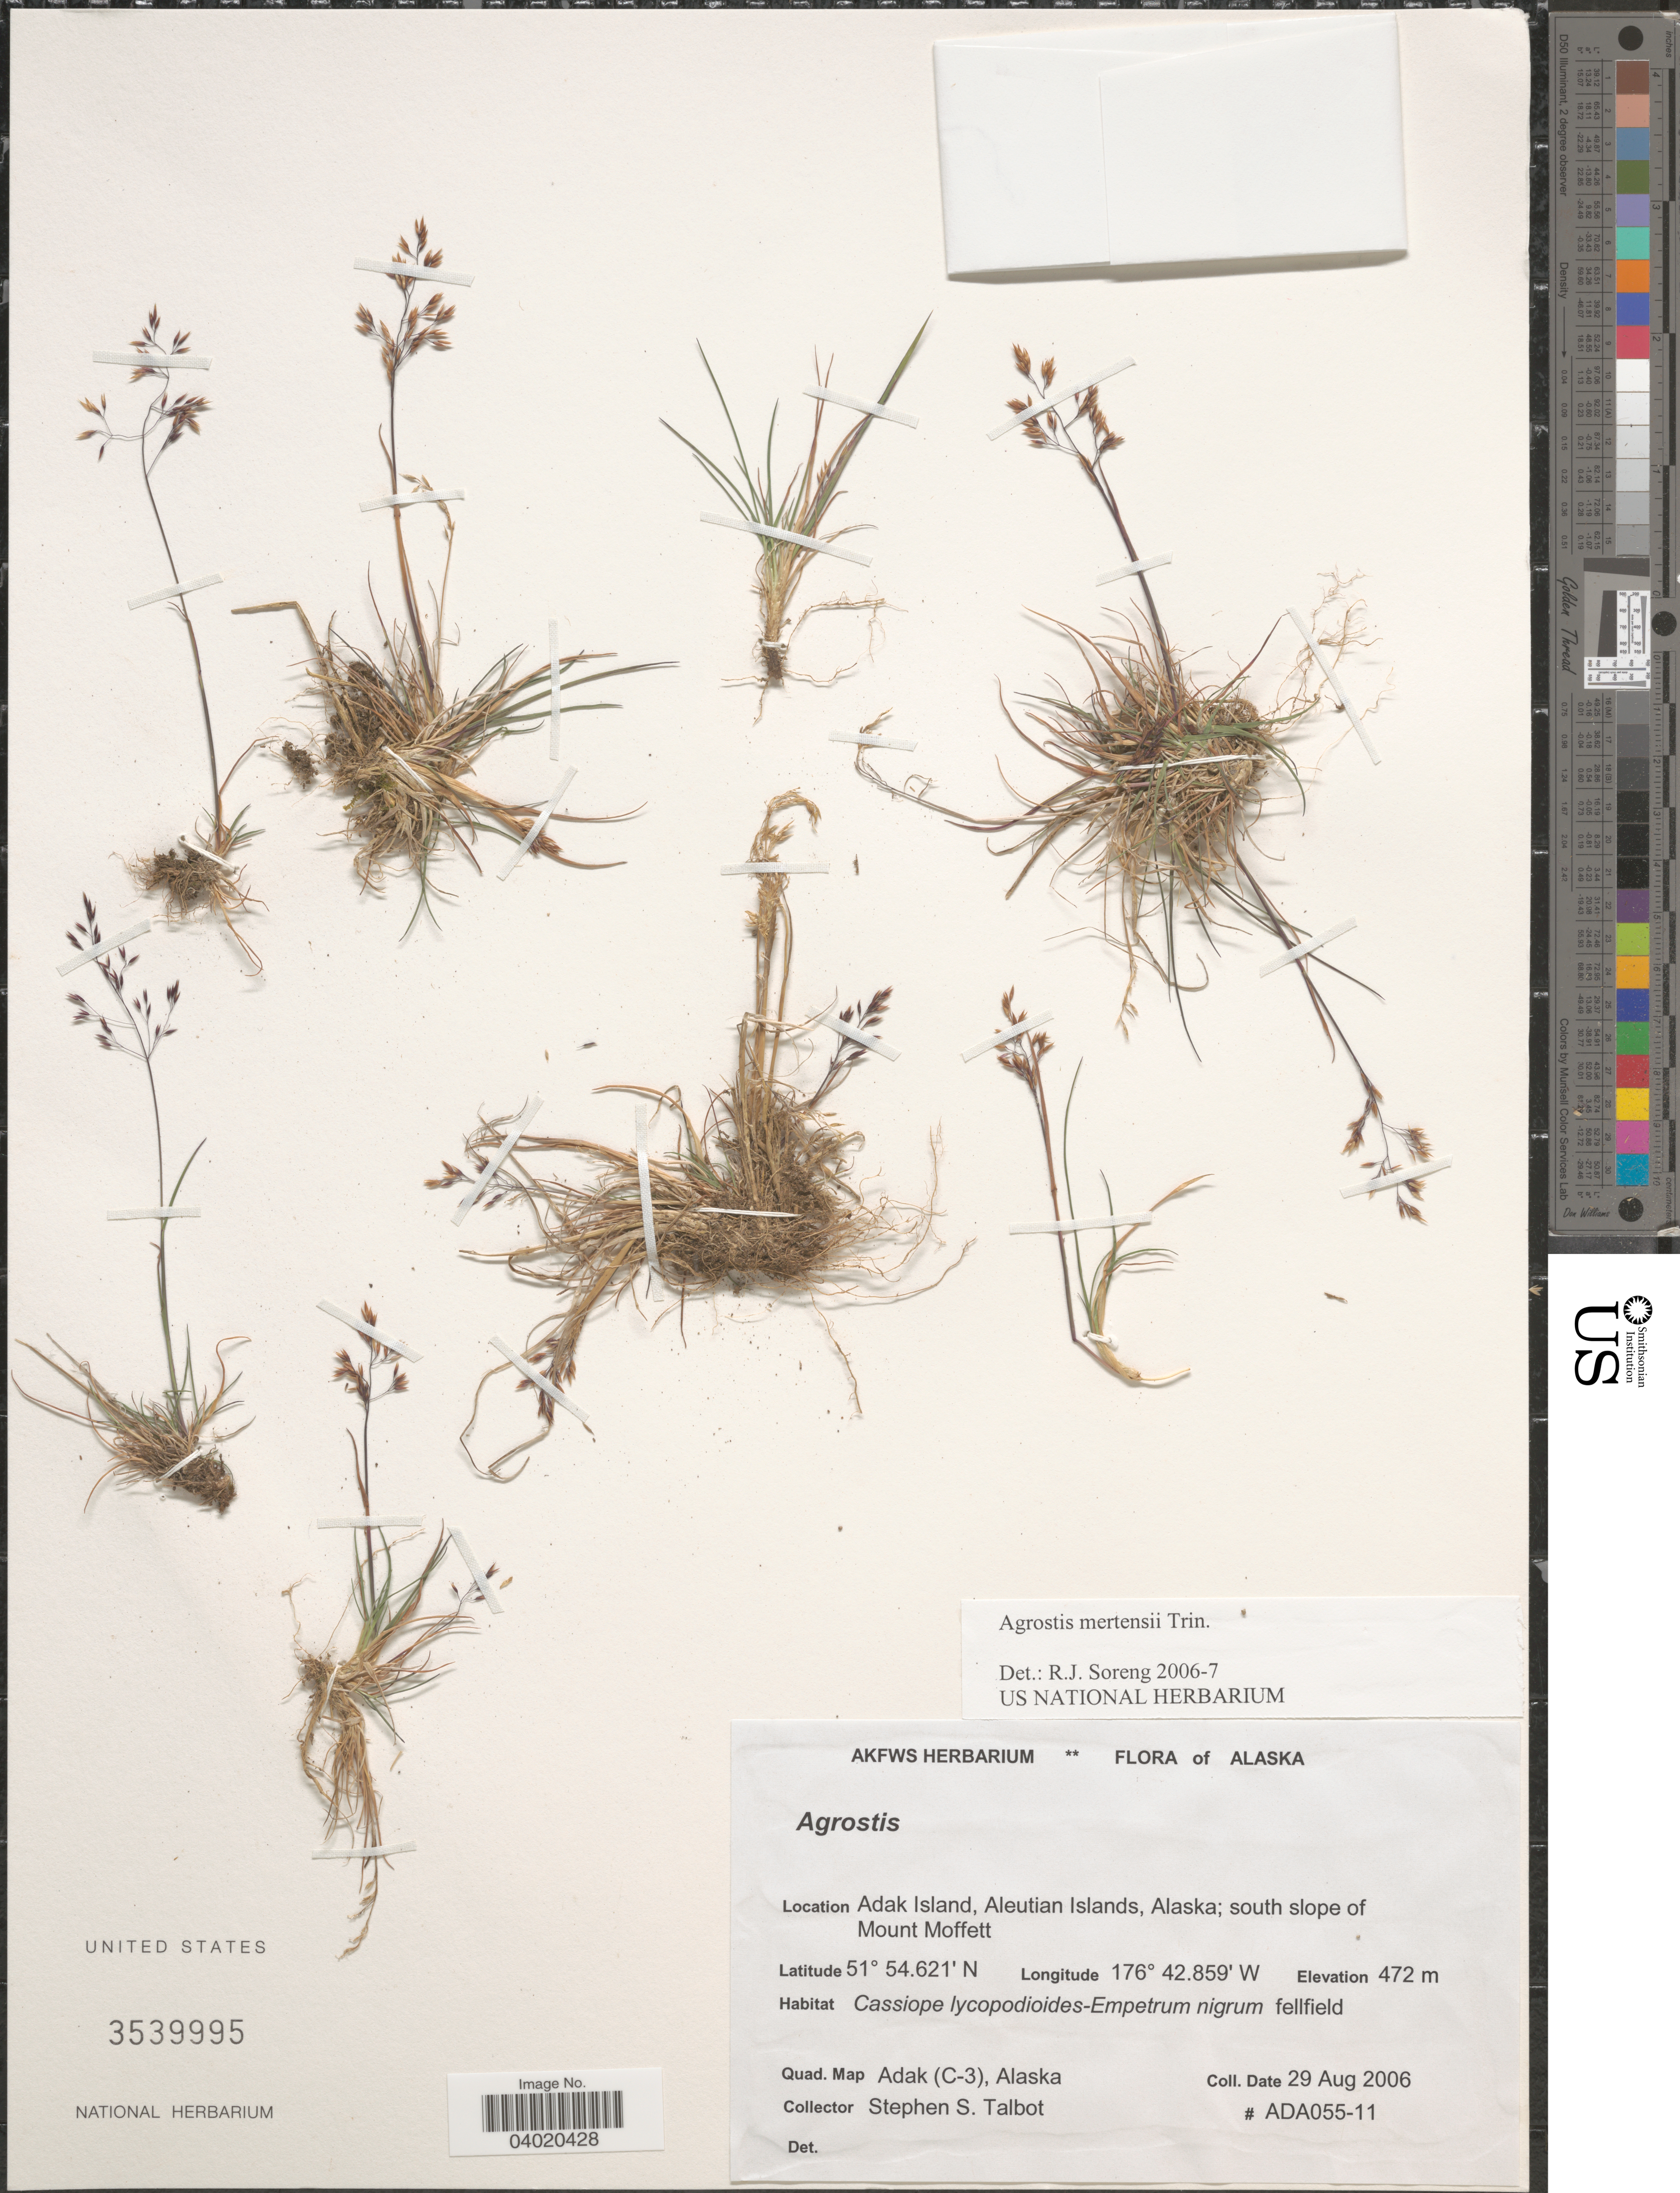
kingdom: Plantae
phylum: Tracheophyta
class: Liliopsida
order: Poales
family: Poaceae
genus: Agrostis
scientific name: Agrostis mertensii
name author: Trin.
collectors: S. S. Talbot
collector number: ADA055-11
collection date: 2006-08-29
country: United States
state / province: Alaska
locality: Adak Island, Aleutian Islands; south slope of Mount Moffett. Quad. Map Adak (C-3).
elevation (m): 472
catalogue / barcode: US 3539995